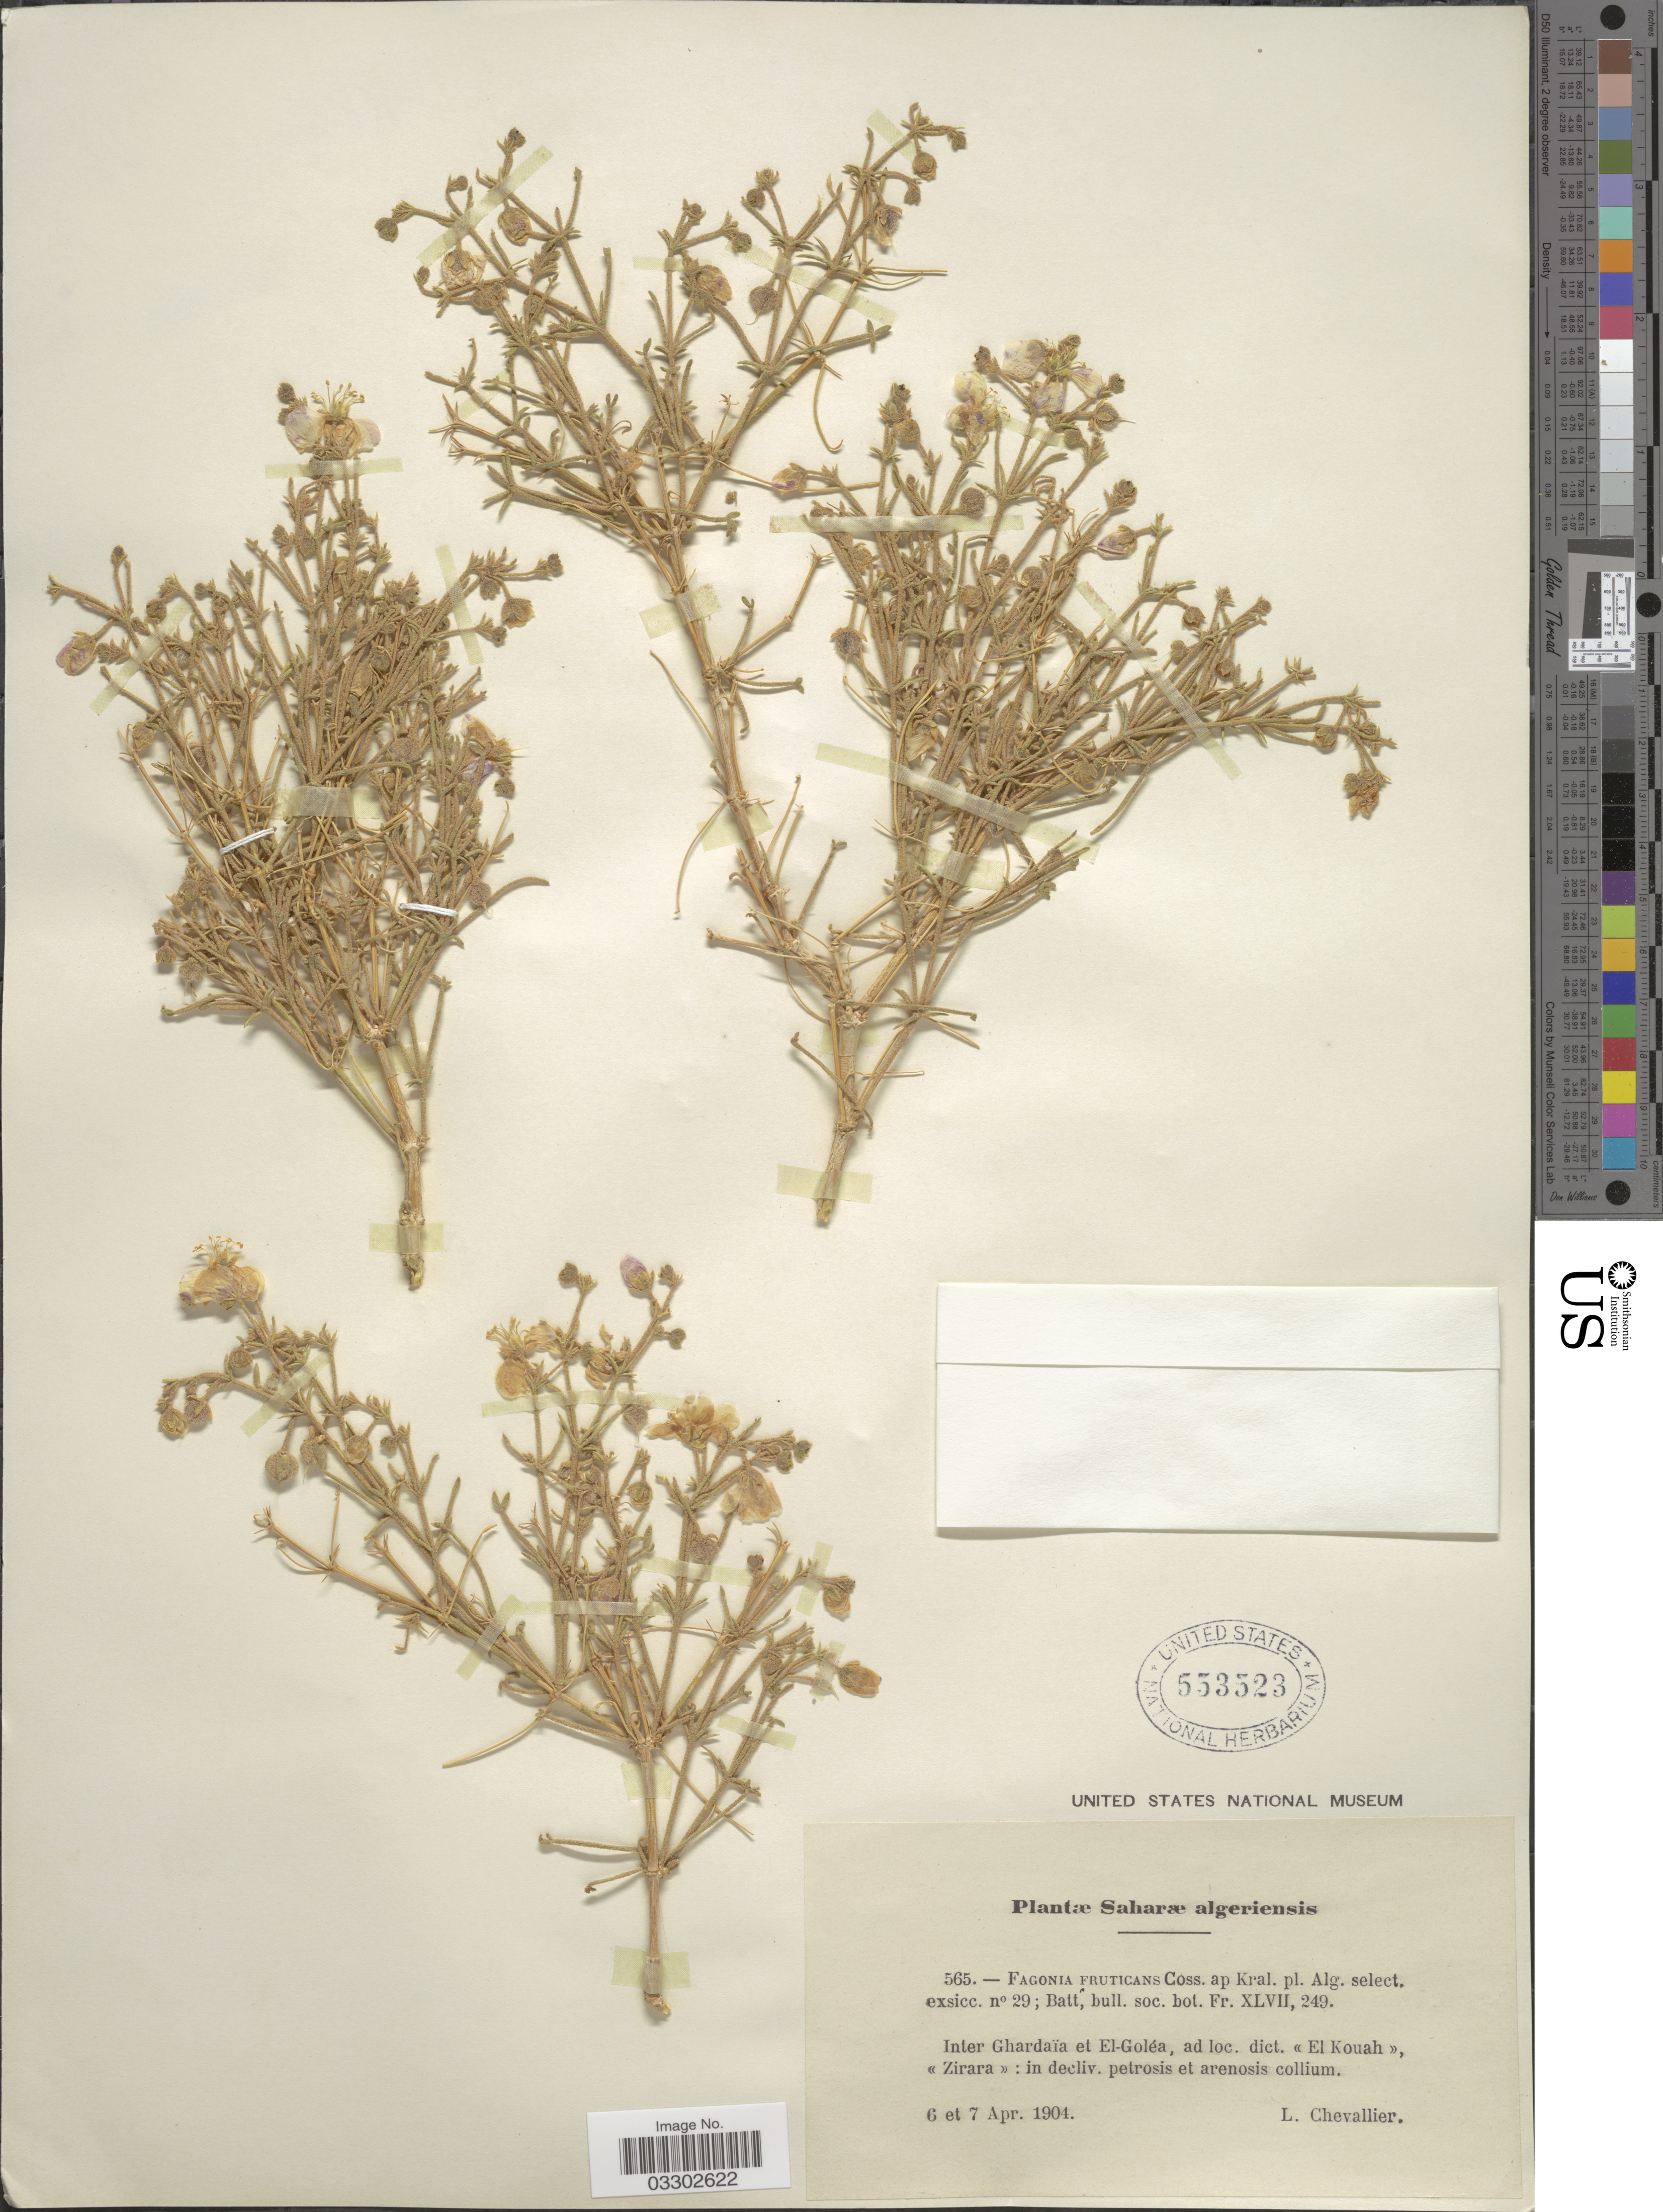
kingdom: Plantae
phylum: Tracheophyta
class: Magnoliopsida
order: Zygophyllales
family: Zygophyllaceae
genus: Fagonia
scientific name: Fagonia fruticans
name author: Coss. ex T. Anderson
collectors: L. Chevallier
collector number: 565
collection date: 1904-04-06/1904-04-07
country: Algeria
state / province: Ghardaïa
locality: Saharæ algeriensis. Inter Ghardaïa et El-Goléa, ad loc. dict. « El Kouah», « Zirara ».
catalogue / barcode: US 553523